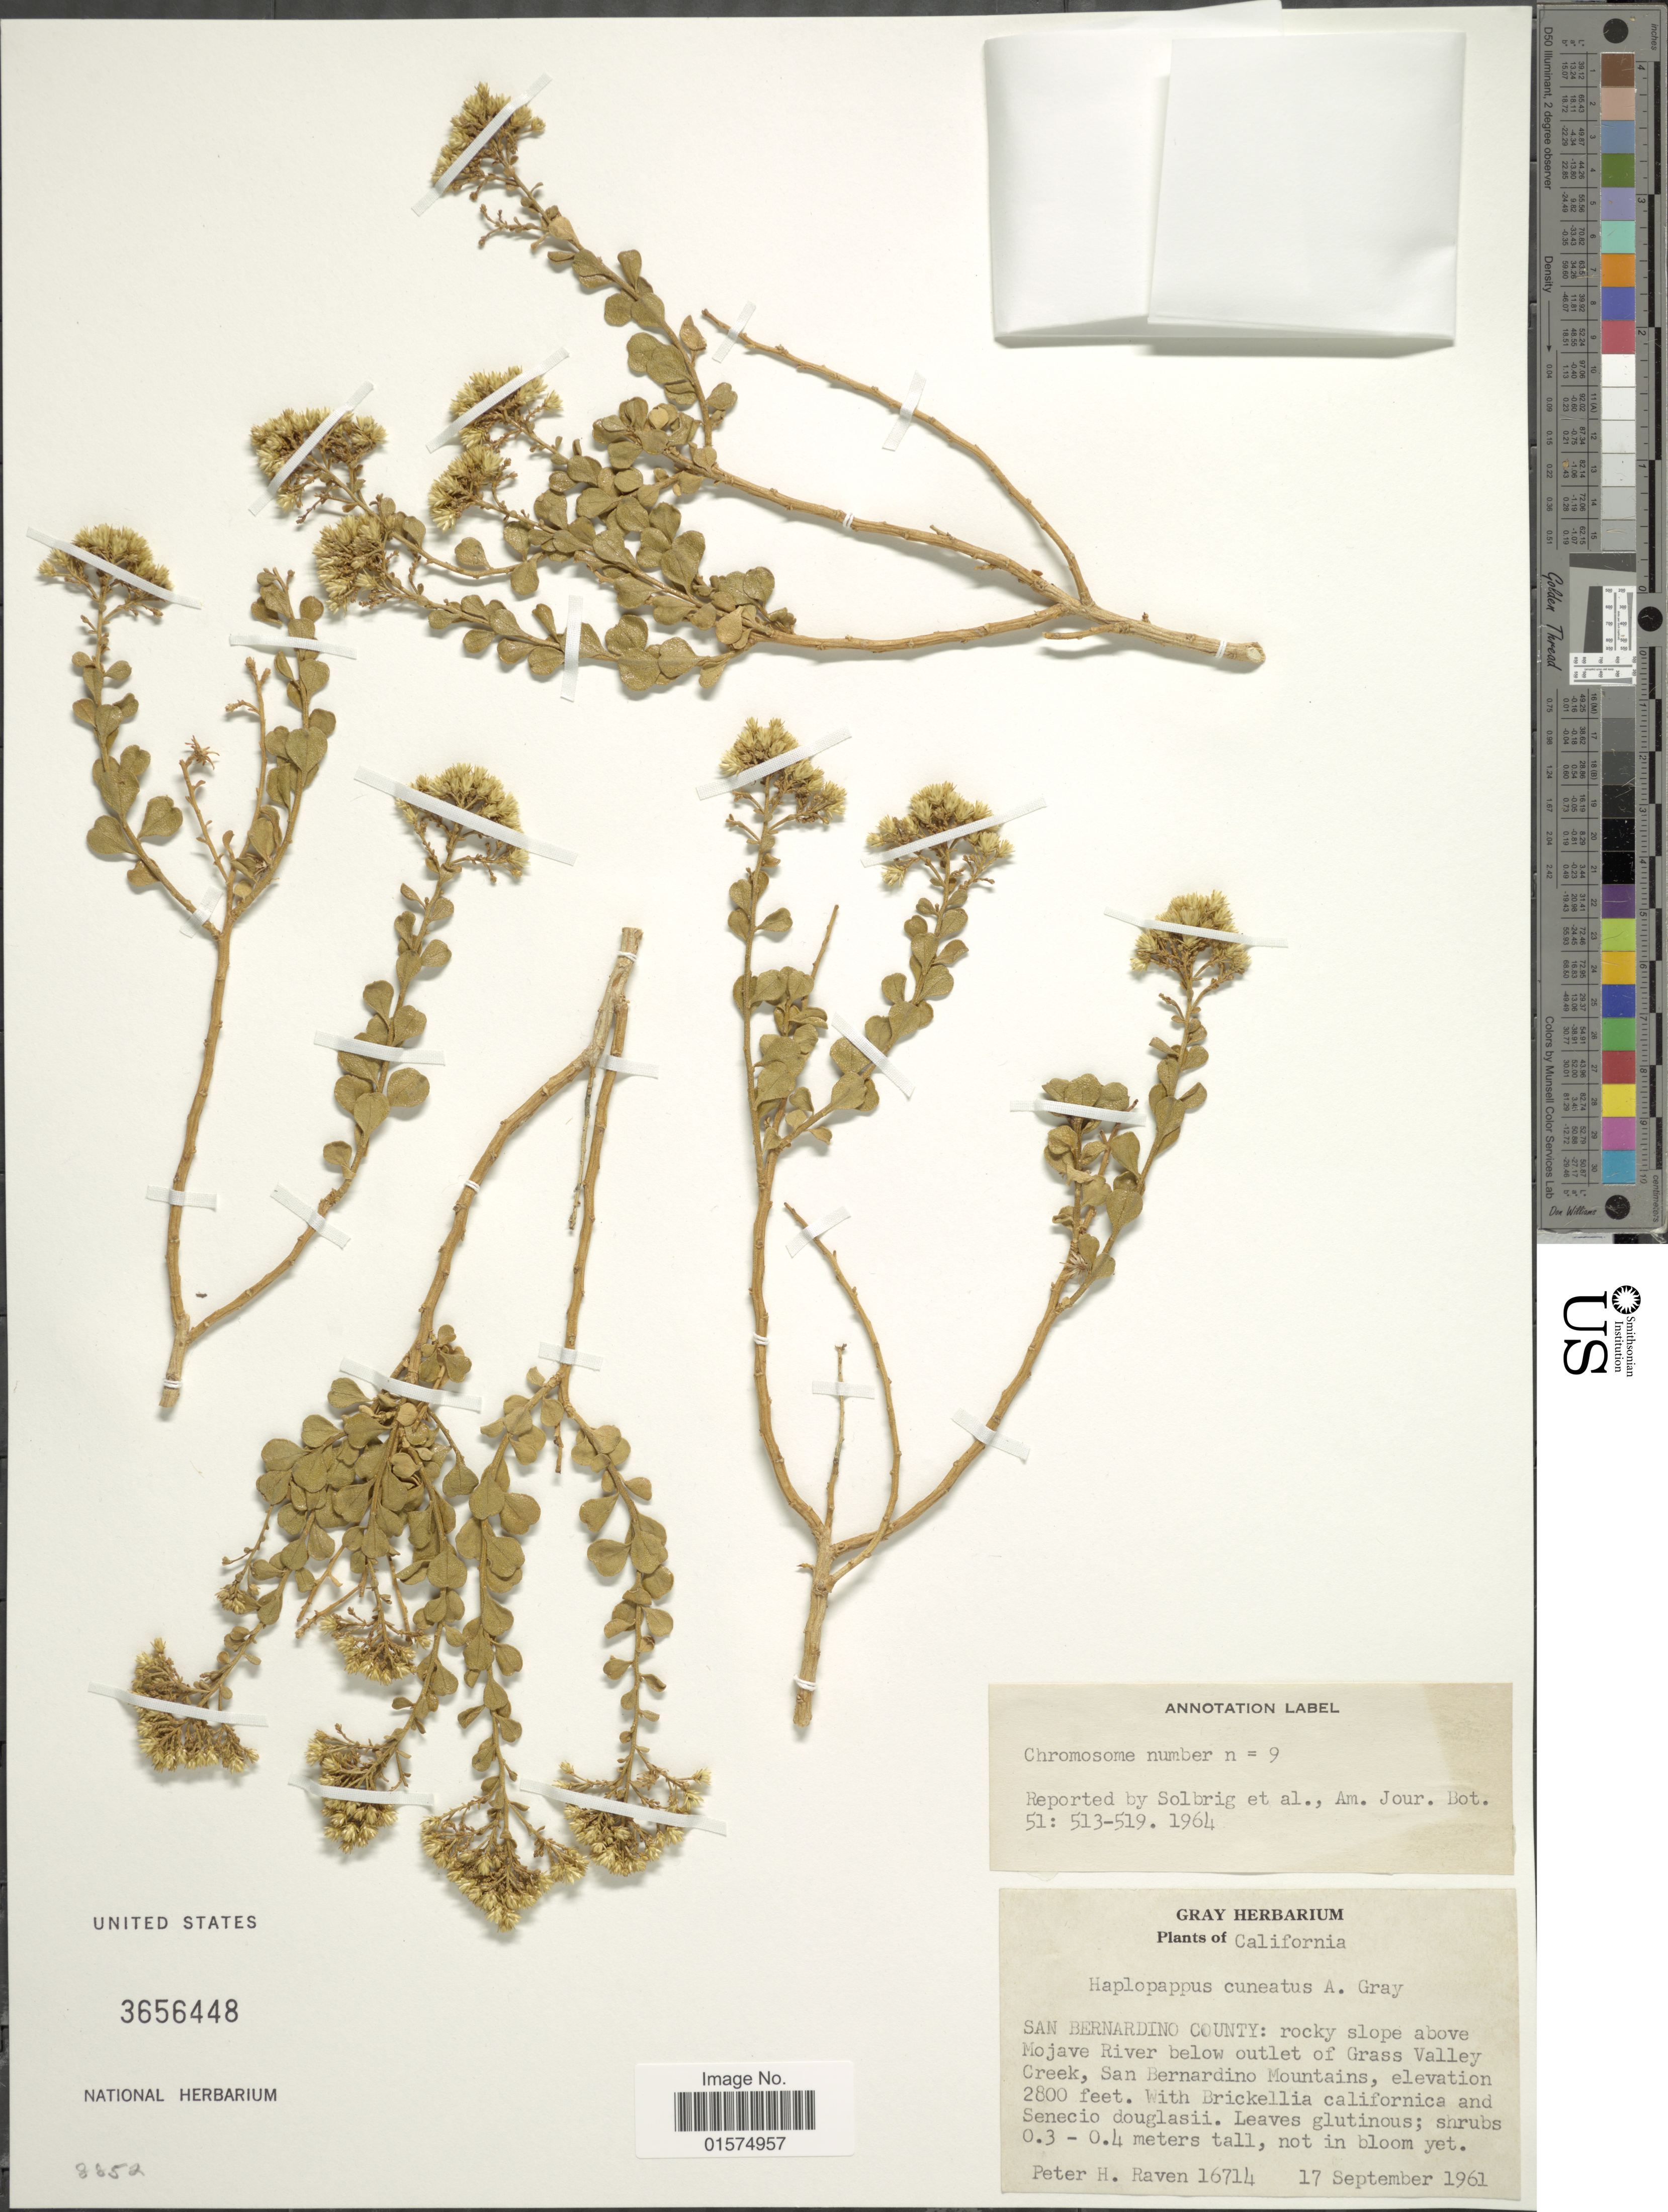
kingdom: Plantae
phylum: Tracheophyta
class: Magnoliopsida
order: Asterales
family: Asteraceae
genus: Ericameria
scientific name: Ericameria cuneata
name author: (A. Gray) McClatchie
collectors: P. Raven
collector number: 16714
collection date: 1961-09-17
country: United States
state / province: California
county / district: San Bernardino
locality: Mojave River below outlet of Grass Valley Creek, San Bernardino Mountains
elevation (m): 853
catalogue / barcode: US 3656448